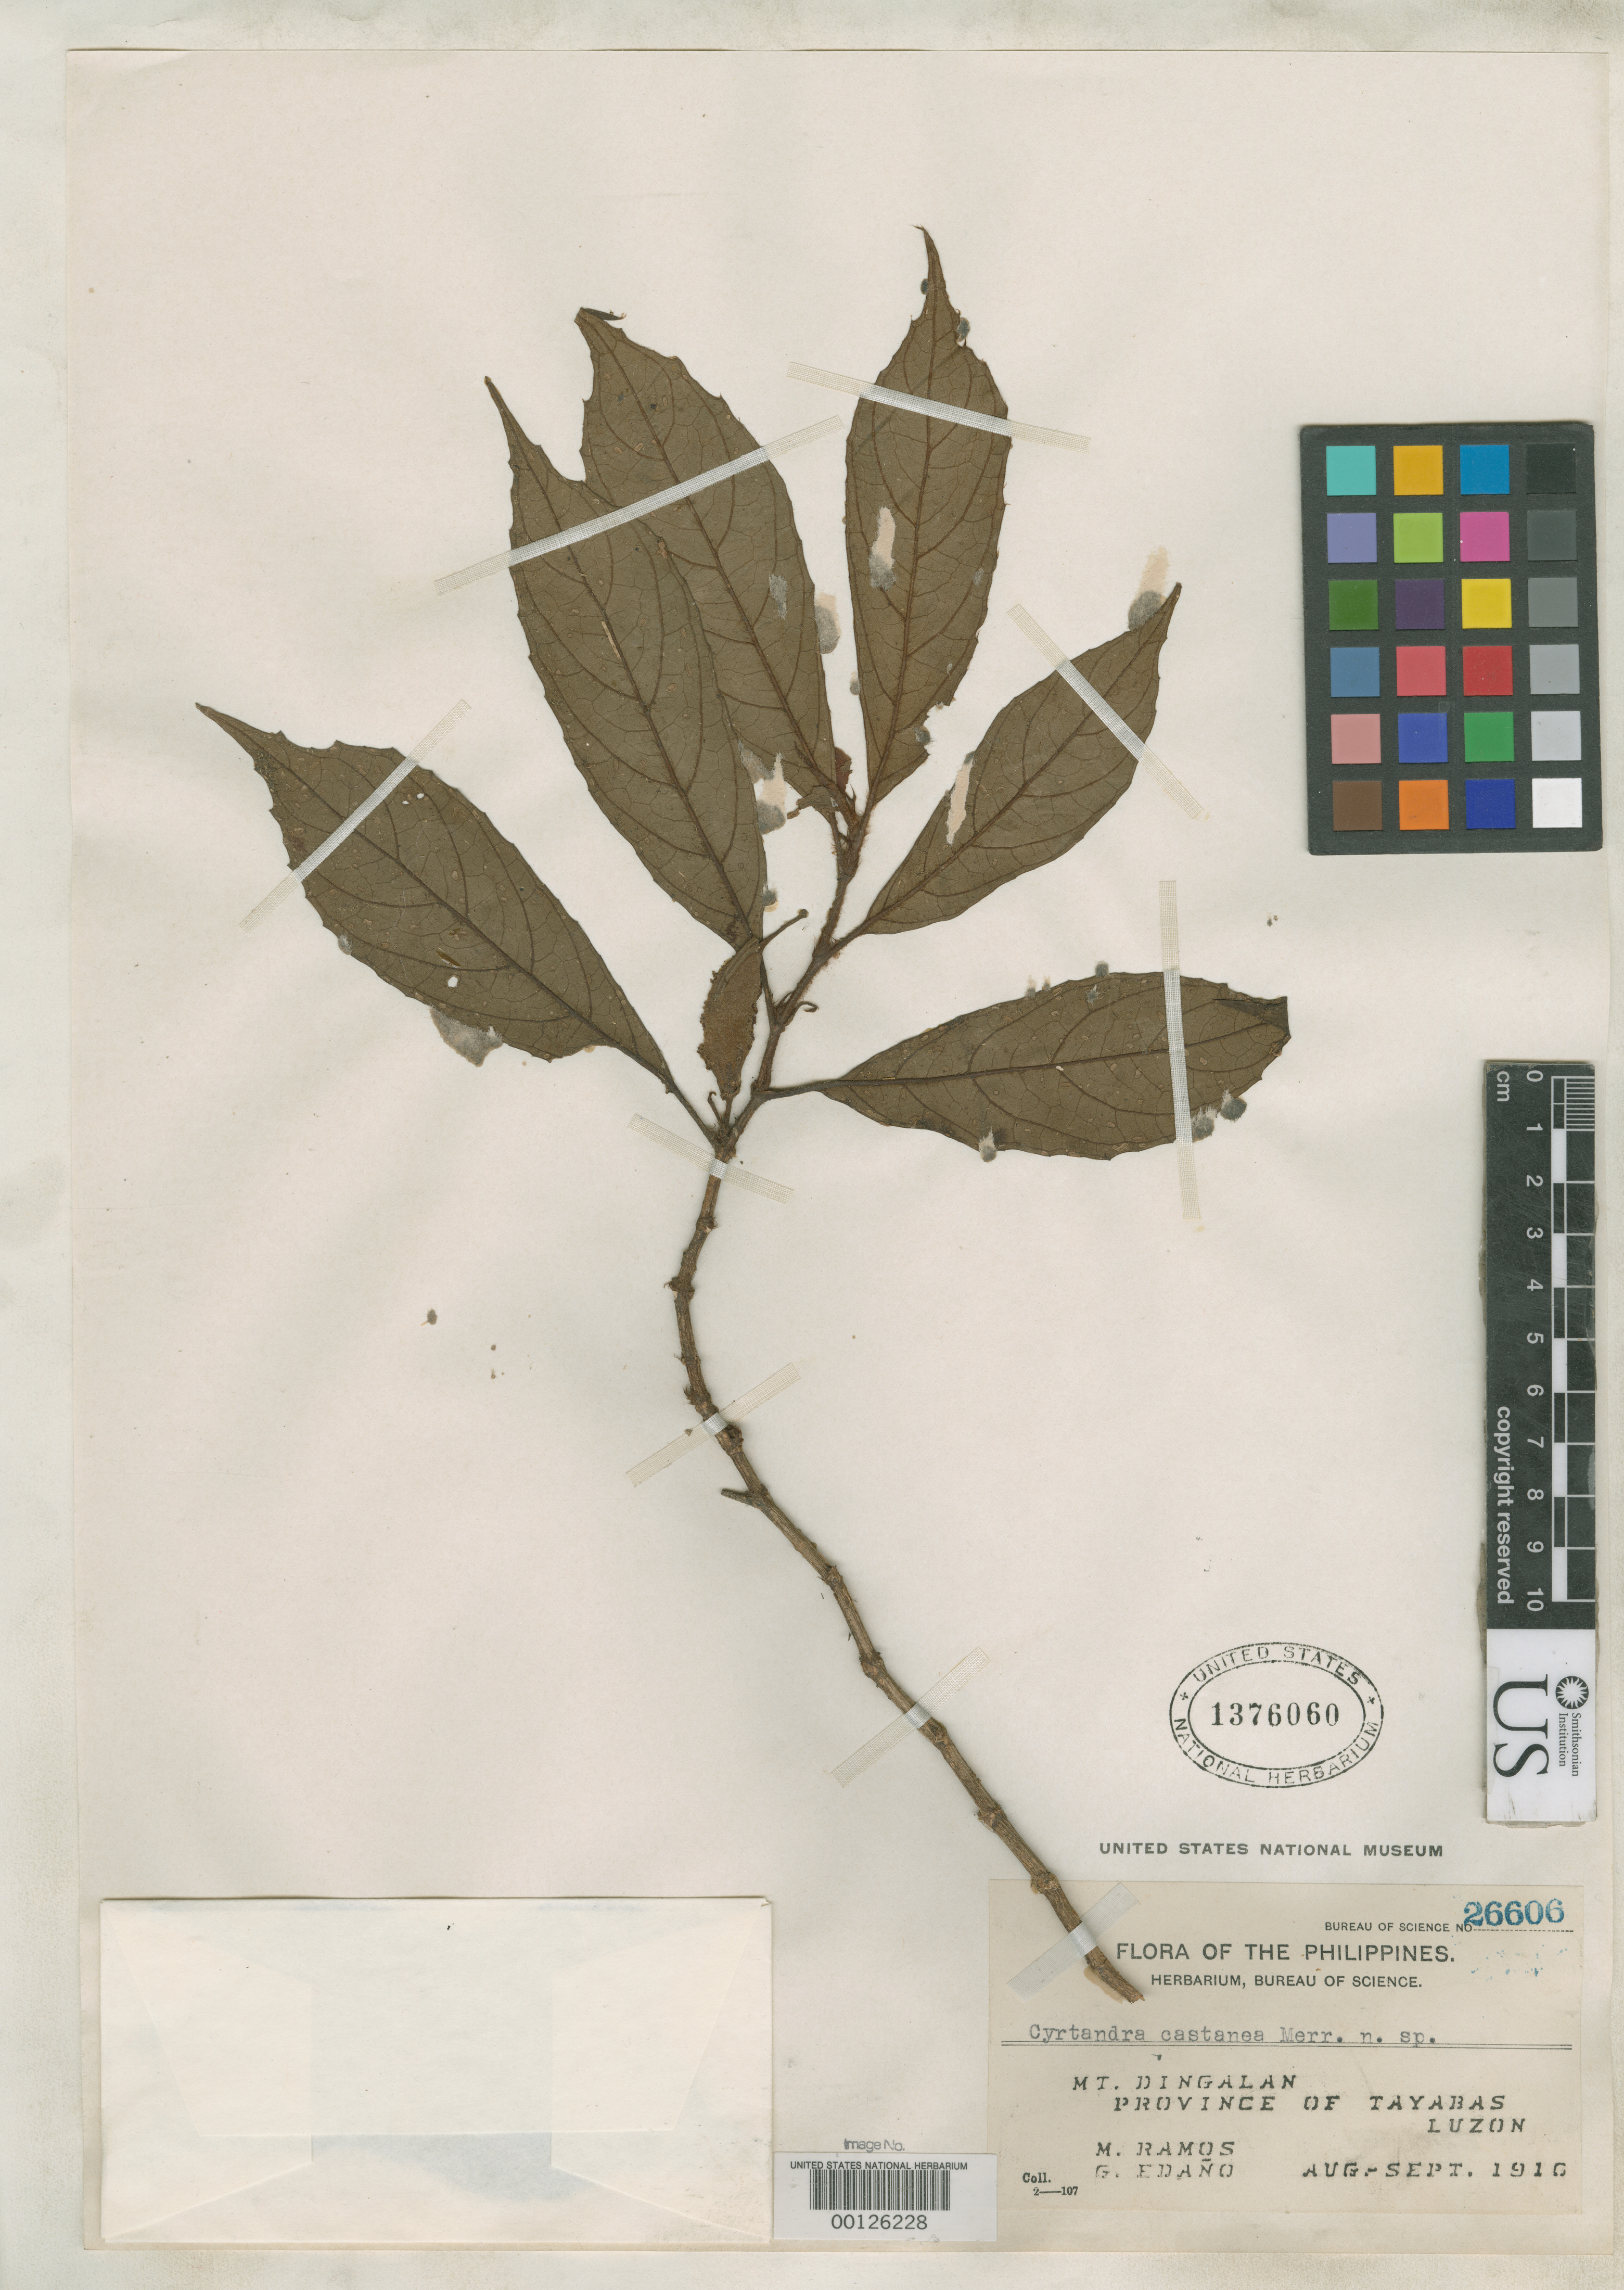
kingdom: Plantae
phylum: Tracheophyta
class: Magnoliopsida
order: Lamiales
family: Gesneriaceae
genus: Cyrtandra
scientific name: Cyrtandra castanea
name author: Merr.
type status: Isolectotype; Type Collection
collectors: M. Ramos & G. E. Edaño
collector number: Bur. Sci. 26606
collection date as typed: Aug 1916 to -- Sep 1916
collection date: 1916-08/1916-09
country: Philippines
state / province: Calabarzon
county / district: Quezon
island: Luzon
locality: Mt. Dingalan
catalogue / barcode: US 1376060